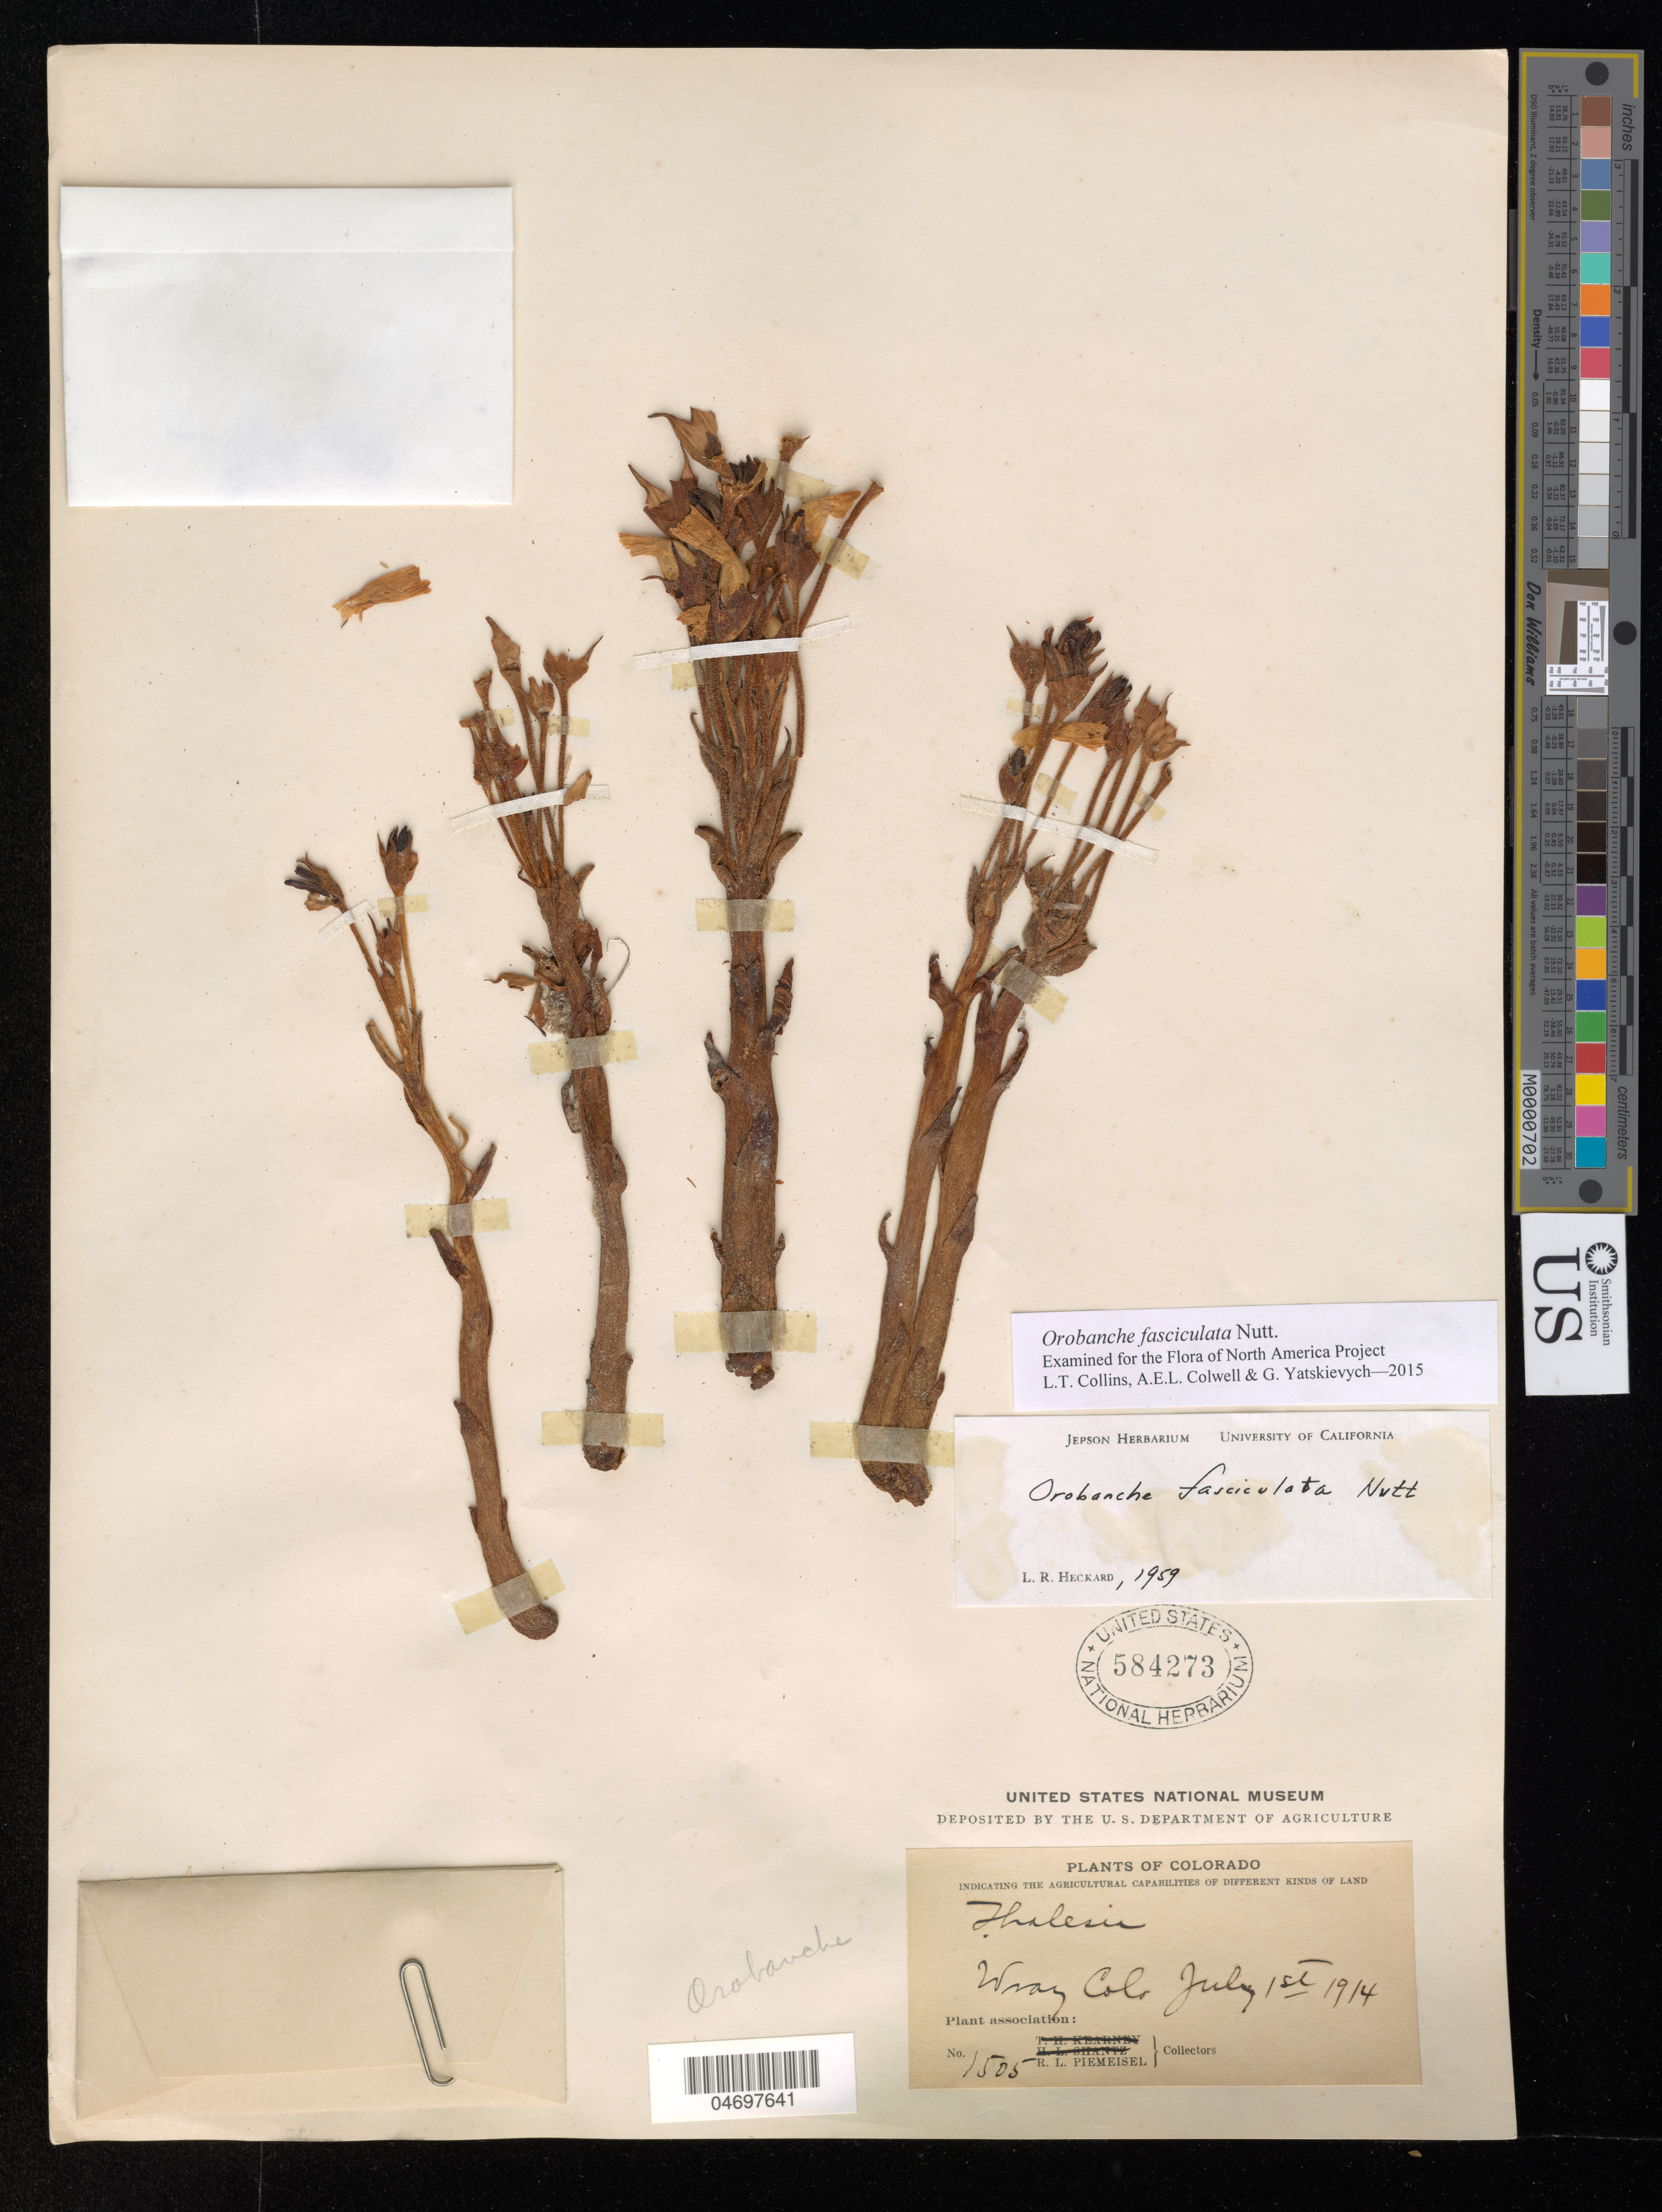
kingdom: Plantae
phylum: Tracheophyta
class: Magnoliopsida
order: Lamiales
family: Orobanchaceae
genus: Orobanche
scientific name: Orobanche fasciculata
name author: Nutt.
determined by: Collins, L. T.; Colwell, A. E.; Yatskievych, G. A.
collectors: R. L. Piemeisel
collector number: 1505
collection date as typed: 01 Jul 1914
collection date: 1914-07-01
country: United States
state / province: Colorado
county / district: Yuma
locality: Wray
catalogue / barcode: US 584273